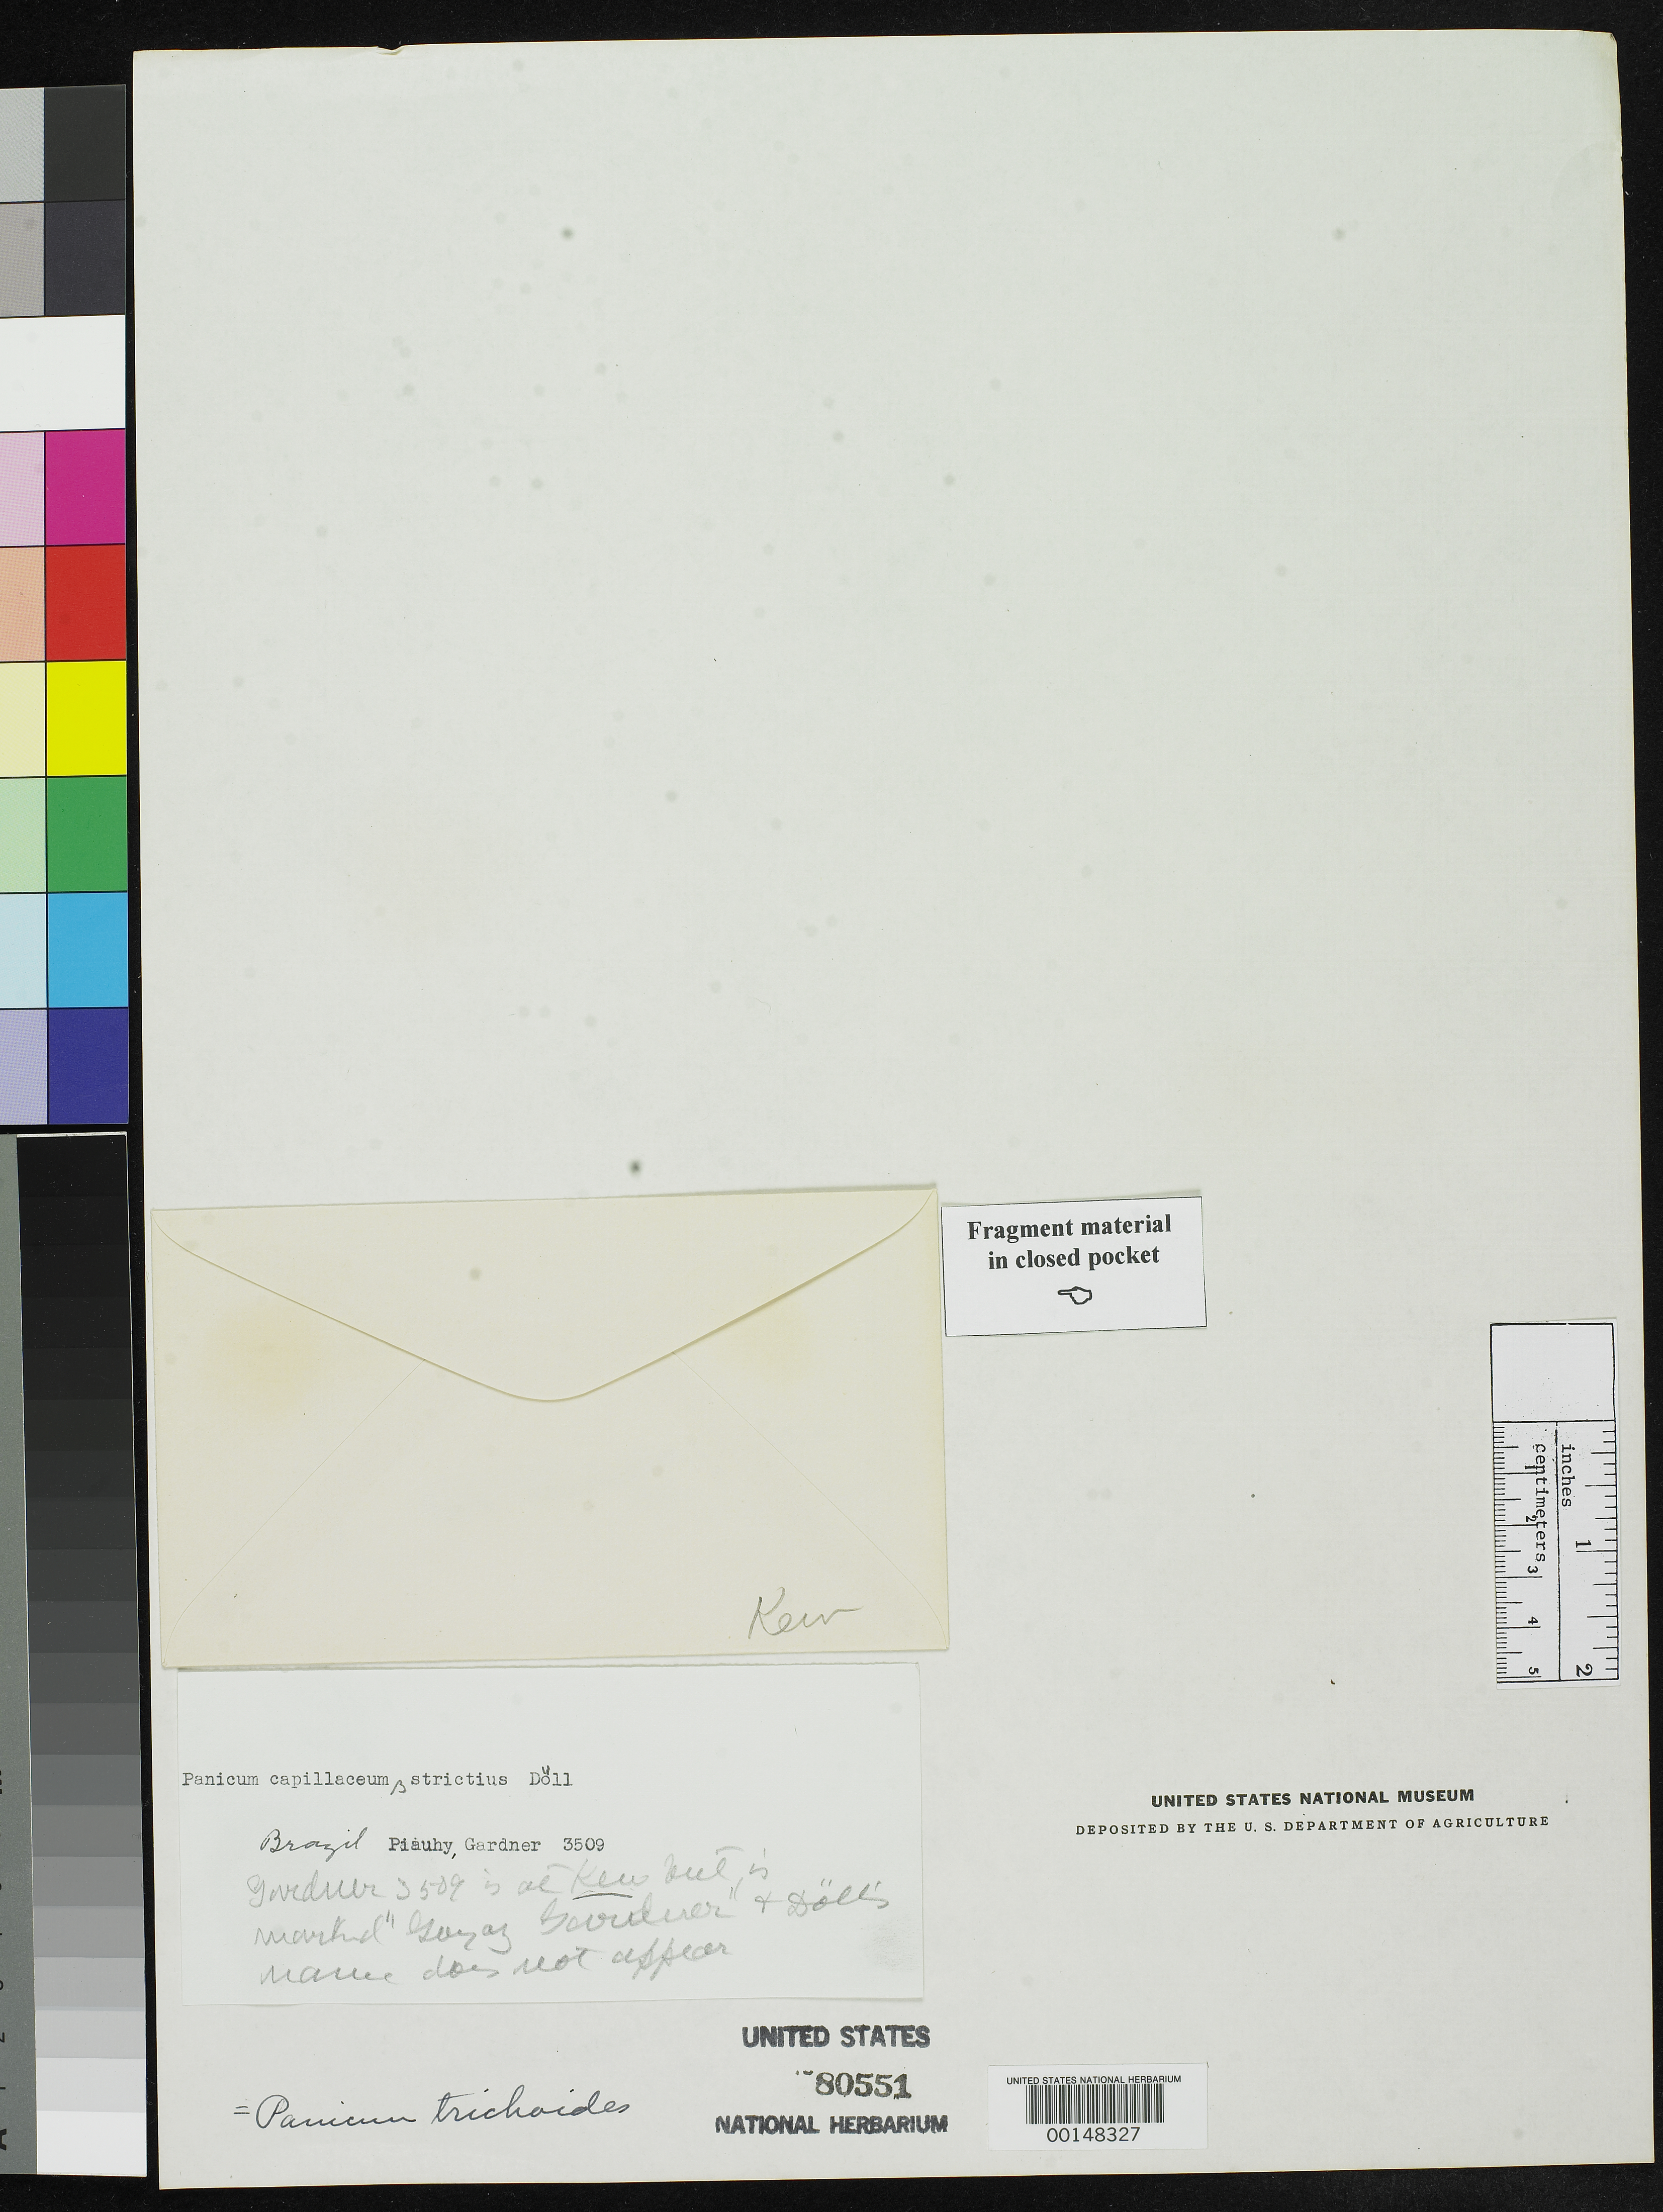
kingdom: Plantae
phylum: Tracheophyta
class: Liliopsida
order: Poales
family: Poaceae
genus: Panicum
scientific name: Panicum capillaceum var. strictius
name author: Döll in Mart.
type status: Type Fragment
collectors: G. Gardner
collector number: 3509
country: Brazil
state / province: Piauí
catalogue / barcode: US 80551